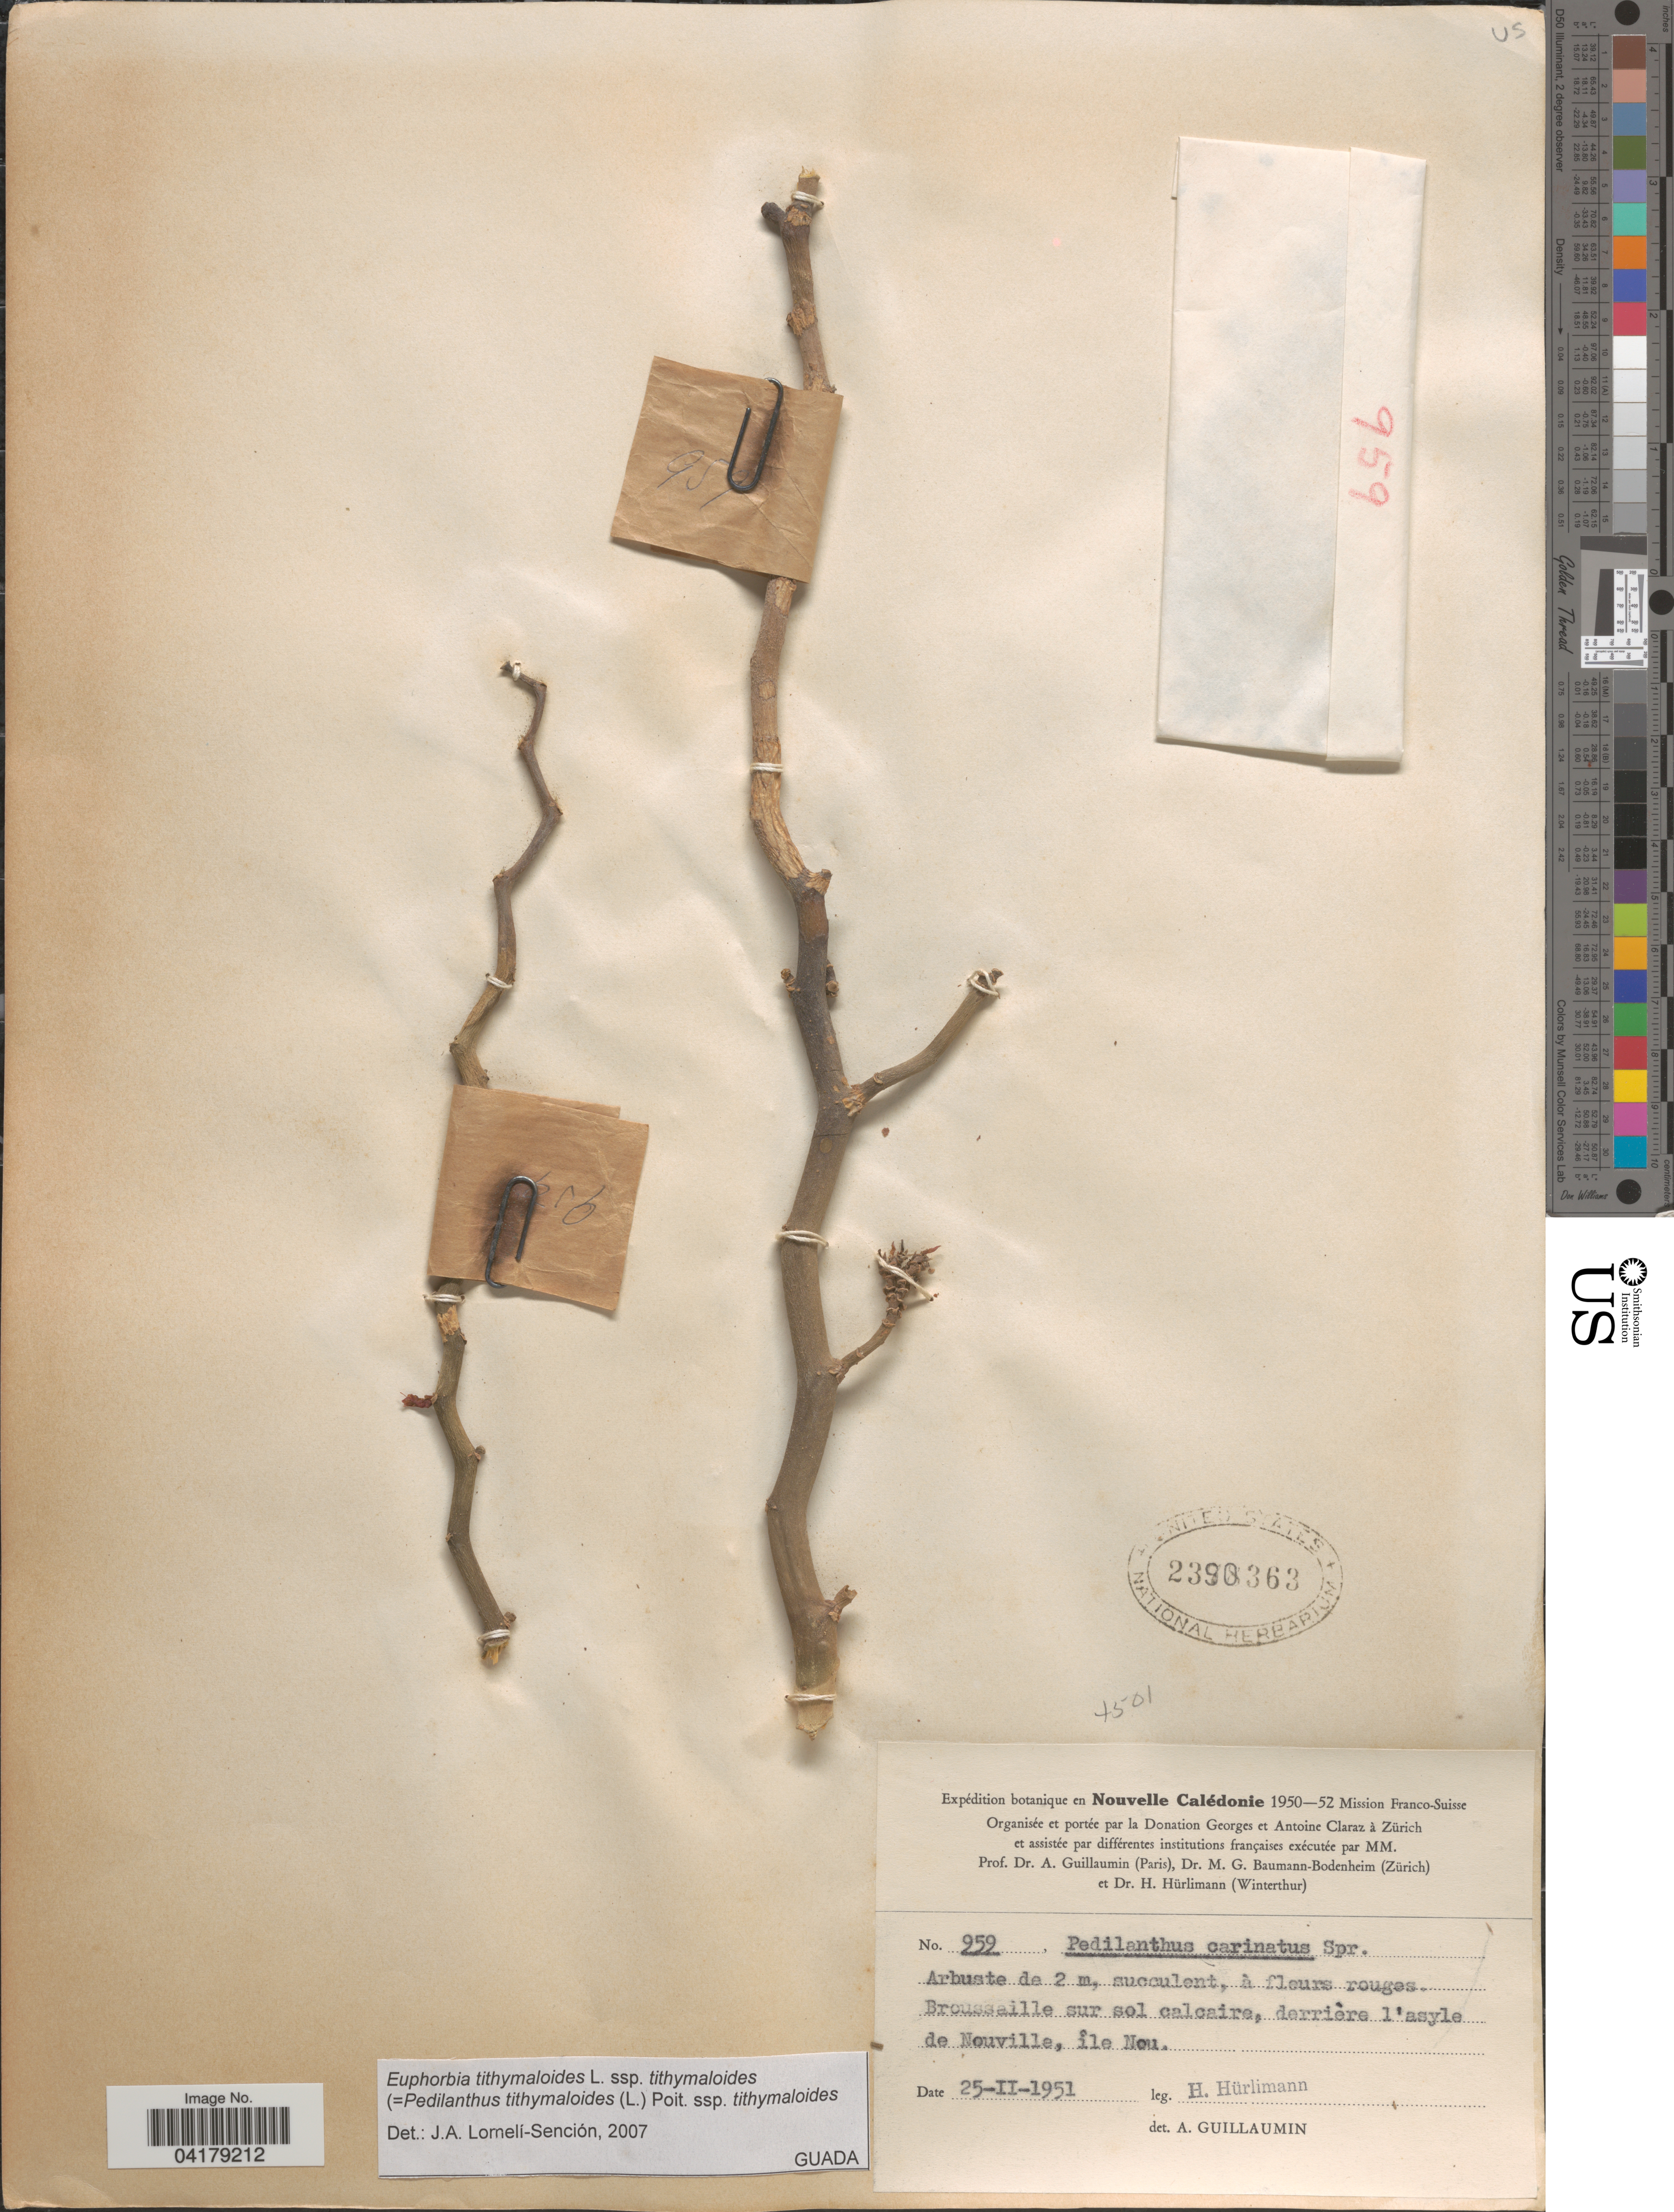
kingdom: Plantae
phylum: Tracheophyta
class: Magnoliopsida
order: Malpighiales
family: Euphorbiaceae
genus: Euphorbia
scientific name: Euphorbia tithymaloides subsp. tithymaloides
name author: L.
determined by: Lomeli Sención, José A.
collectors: H. Hürlimann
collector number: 959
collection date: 1951-02-25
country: New Caledonia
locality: Expédition botanique en Nouvelle Calédonie 1950-52 Mission Franco-Suisse. Broussaille sur sol calcaire, derrière l'asyle de Nouville, île Nou.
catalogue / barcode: US 2390363